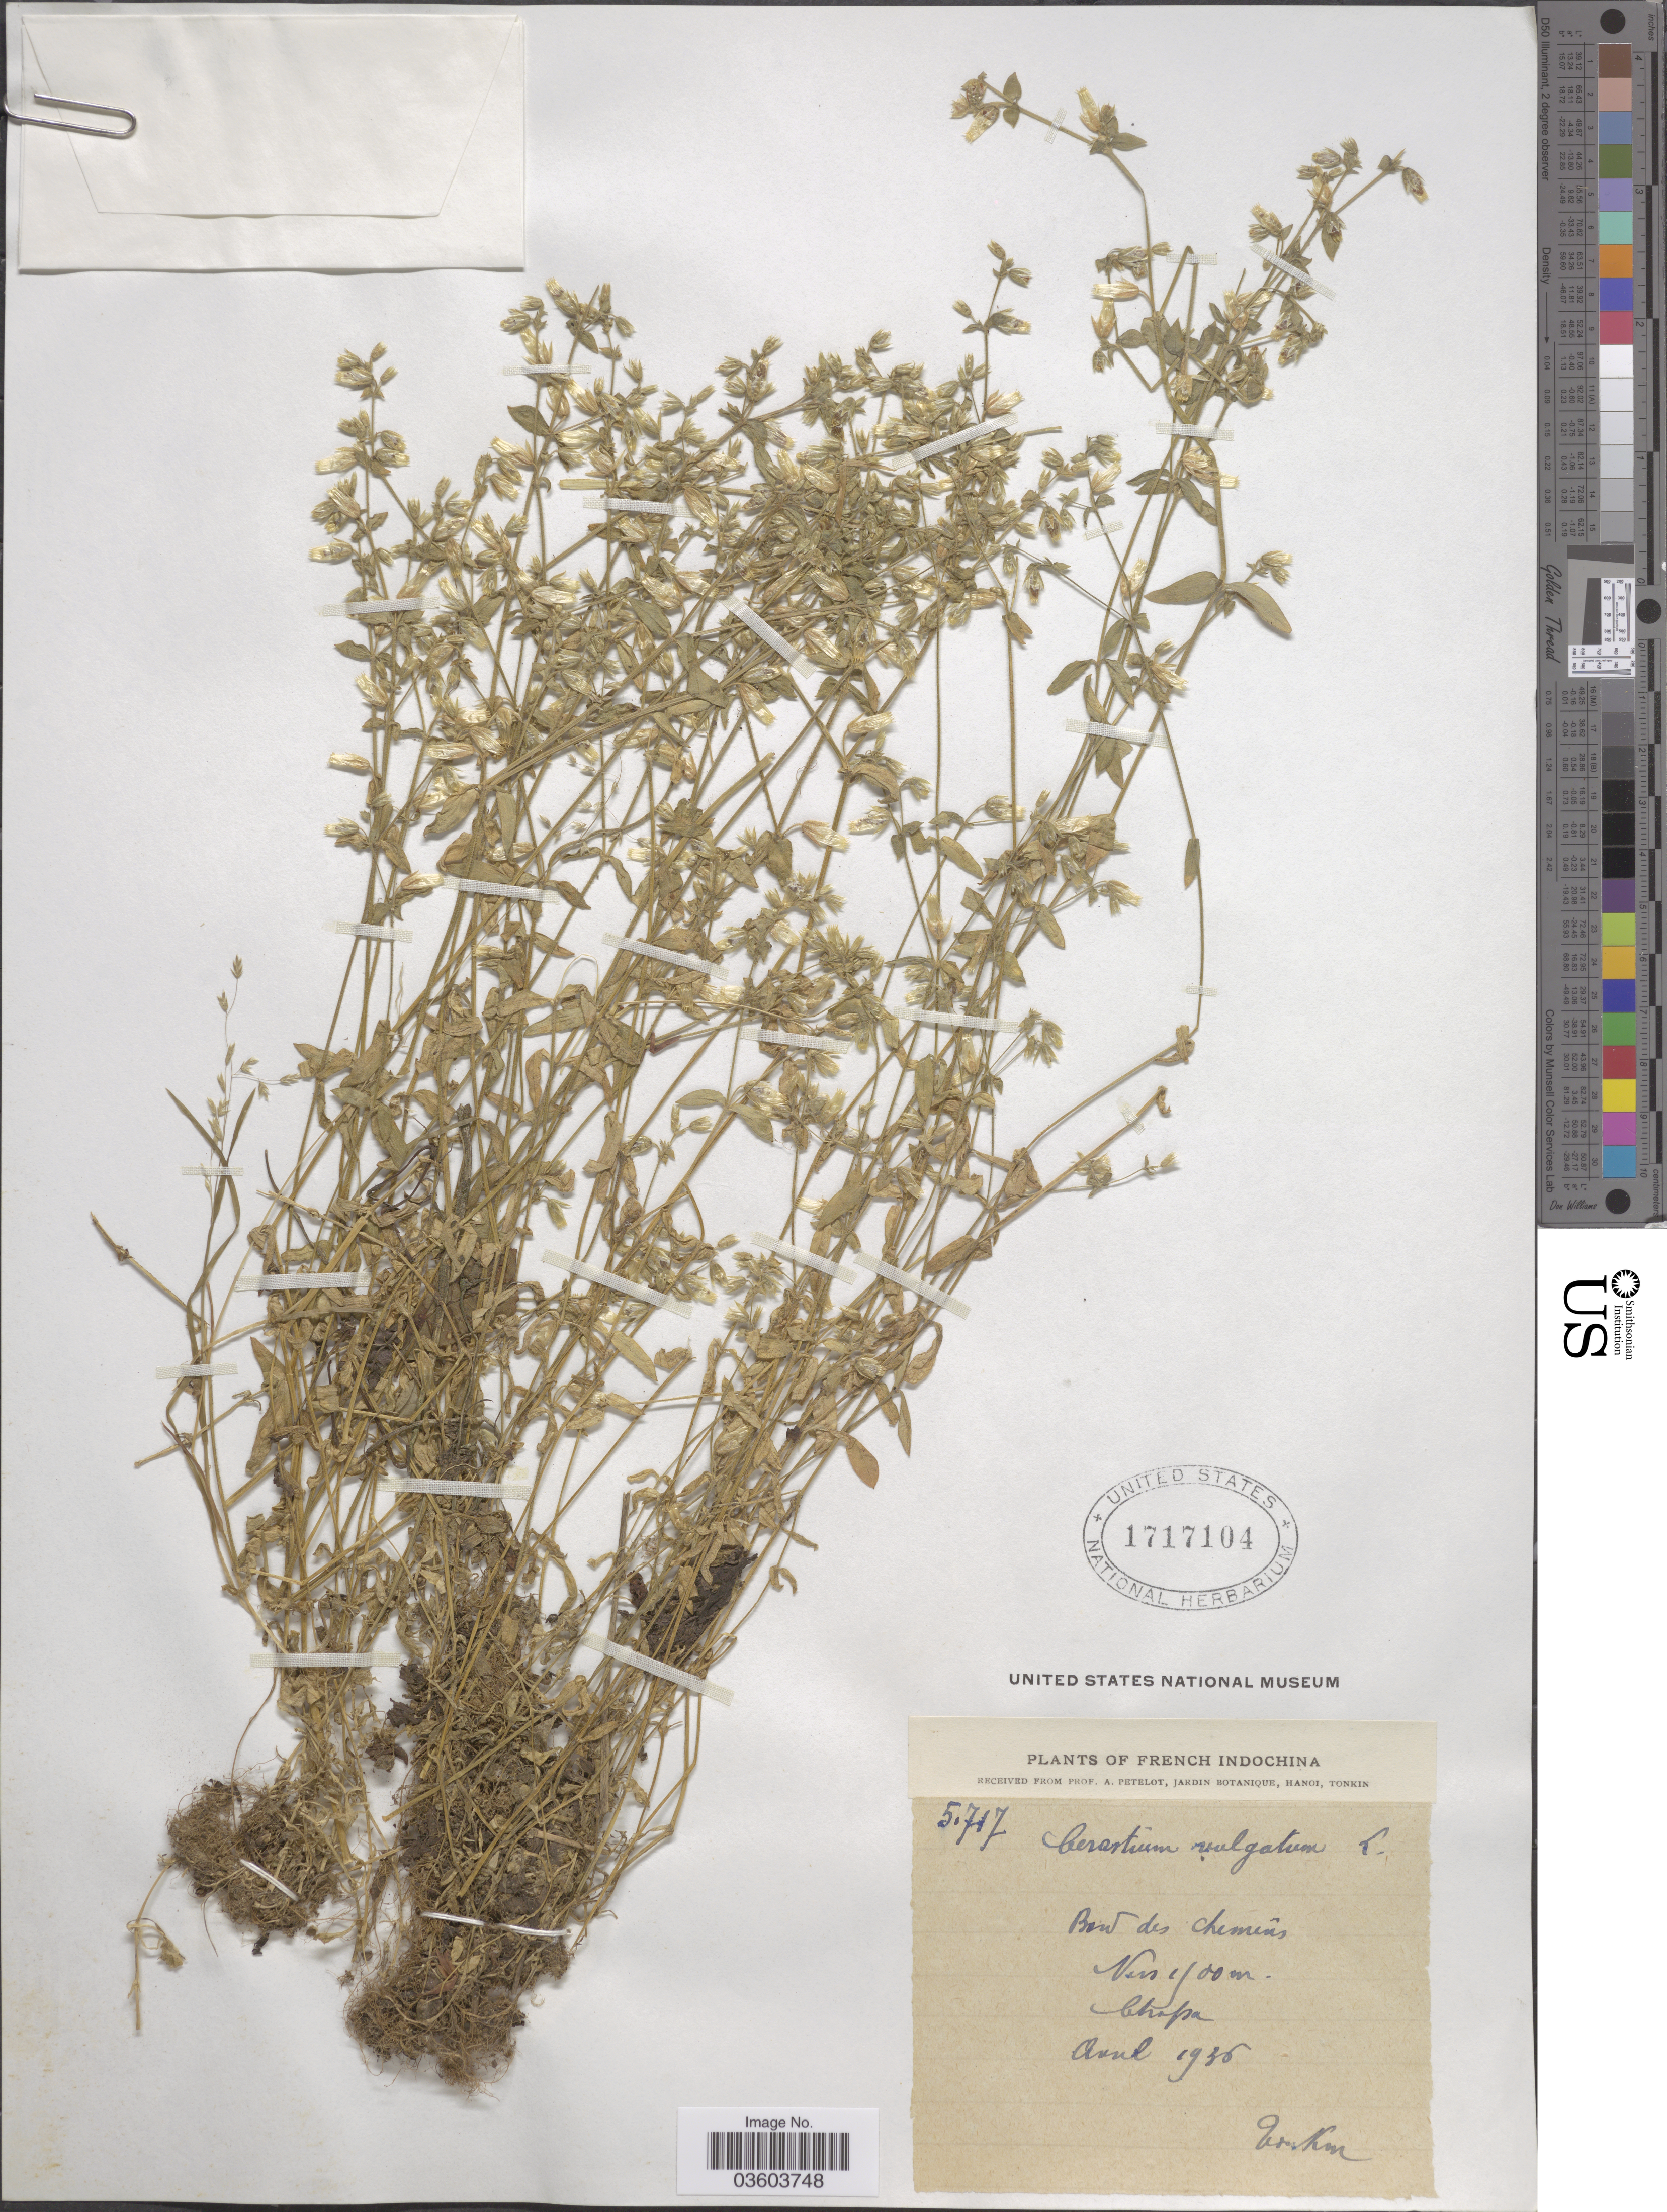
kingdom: Plantae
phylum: Tracheophyta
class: Magnoliopsida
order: Caryophyllales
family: Caryophyllaceae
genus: Cerastium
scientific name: Cerastium vulgatum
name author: L.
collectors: Pételot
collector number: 5717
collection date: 1936-04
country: Vietnam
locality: French Indochina. Chapa.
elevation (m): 2500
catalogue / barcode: US 1717104